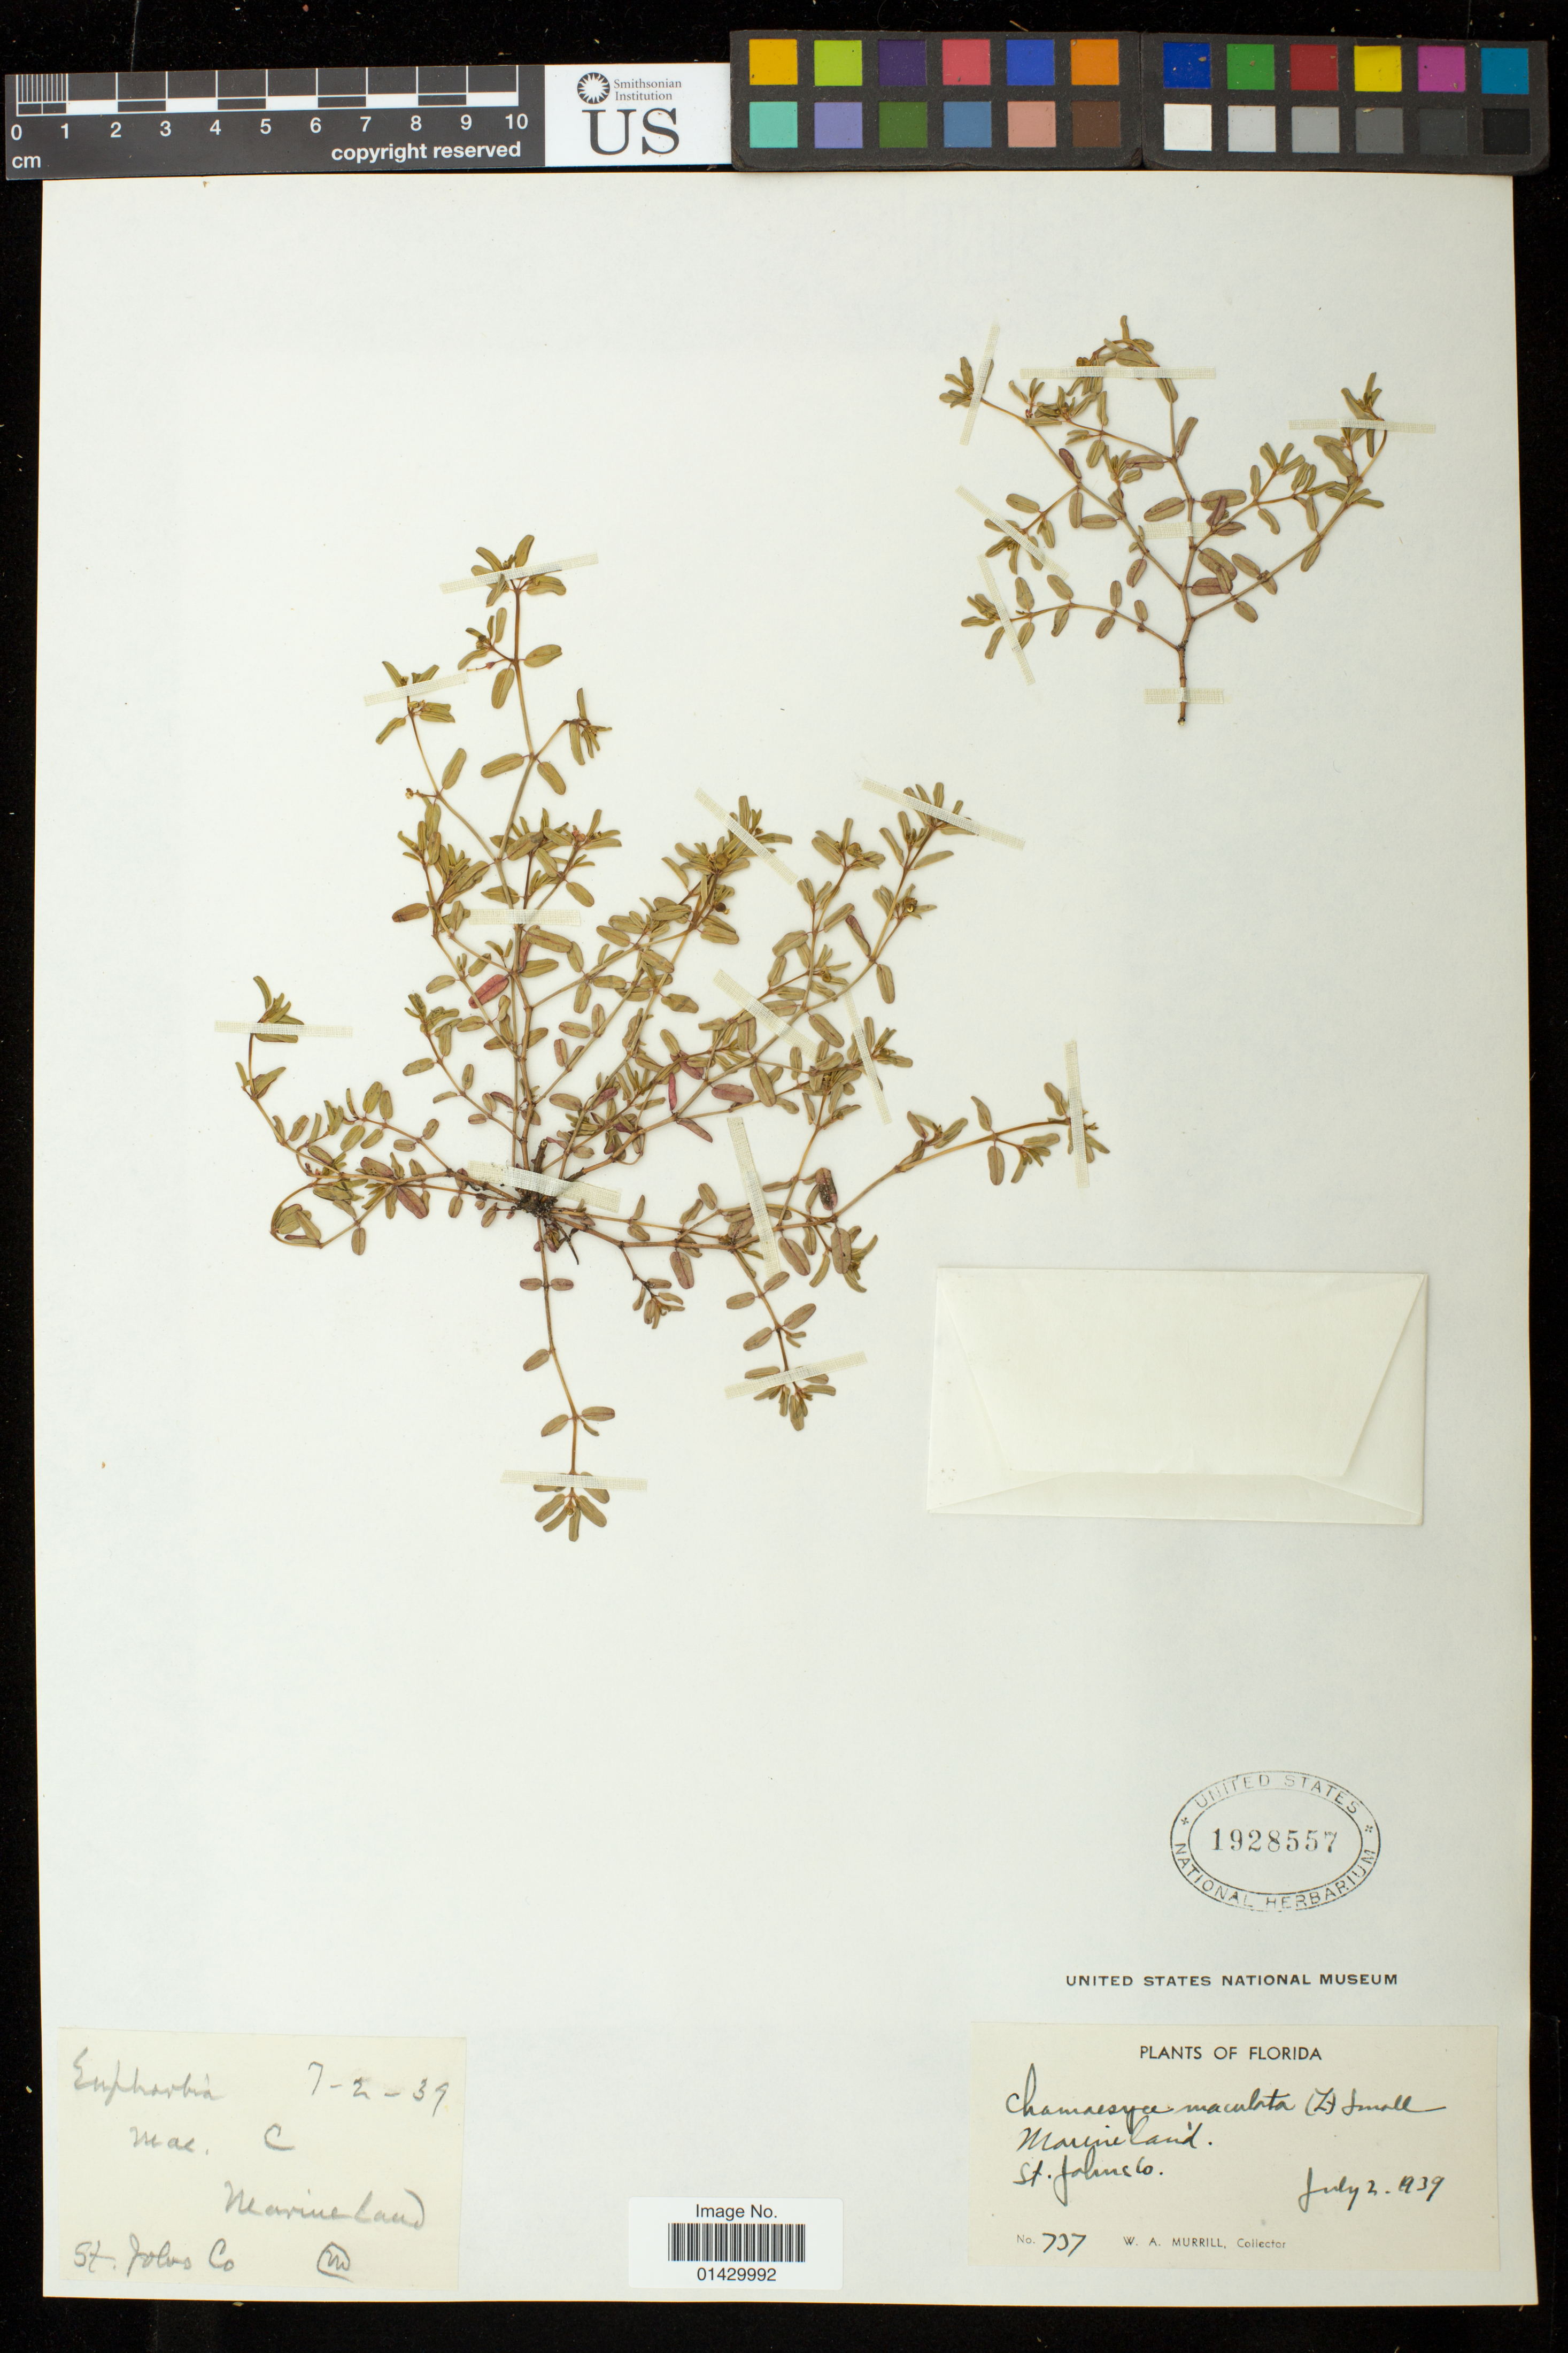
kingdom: Plantae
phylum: Tracheophyta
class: Magnoliopsida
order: Malpighiales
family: Euphorbiaceae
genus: Euphorbia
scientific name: Euphorbia maculata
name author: L.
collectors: W. A. Murrill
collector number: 737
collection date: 1939-07-02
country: United States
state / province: Florida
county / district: Flagler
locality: Marineland.; St. Johns Co.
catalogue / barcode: US 1928557